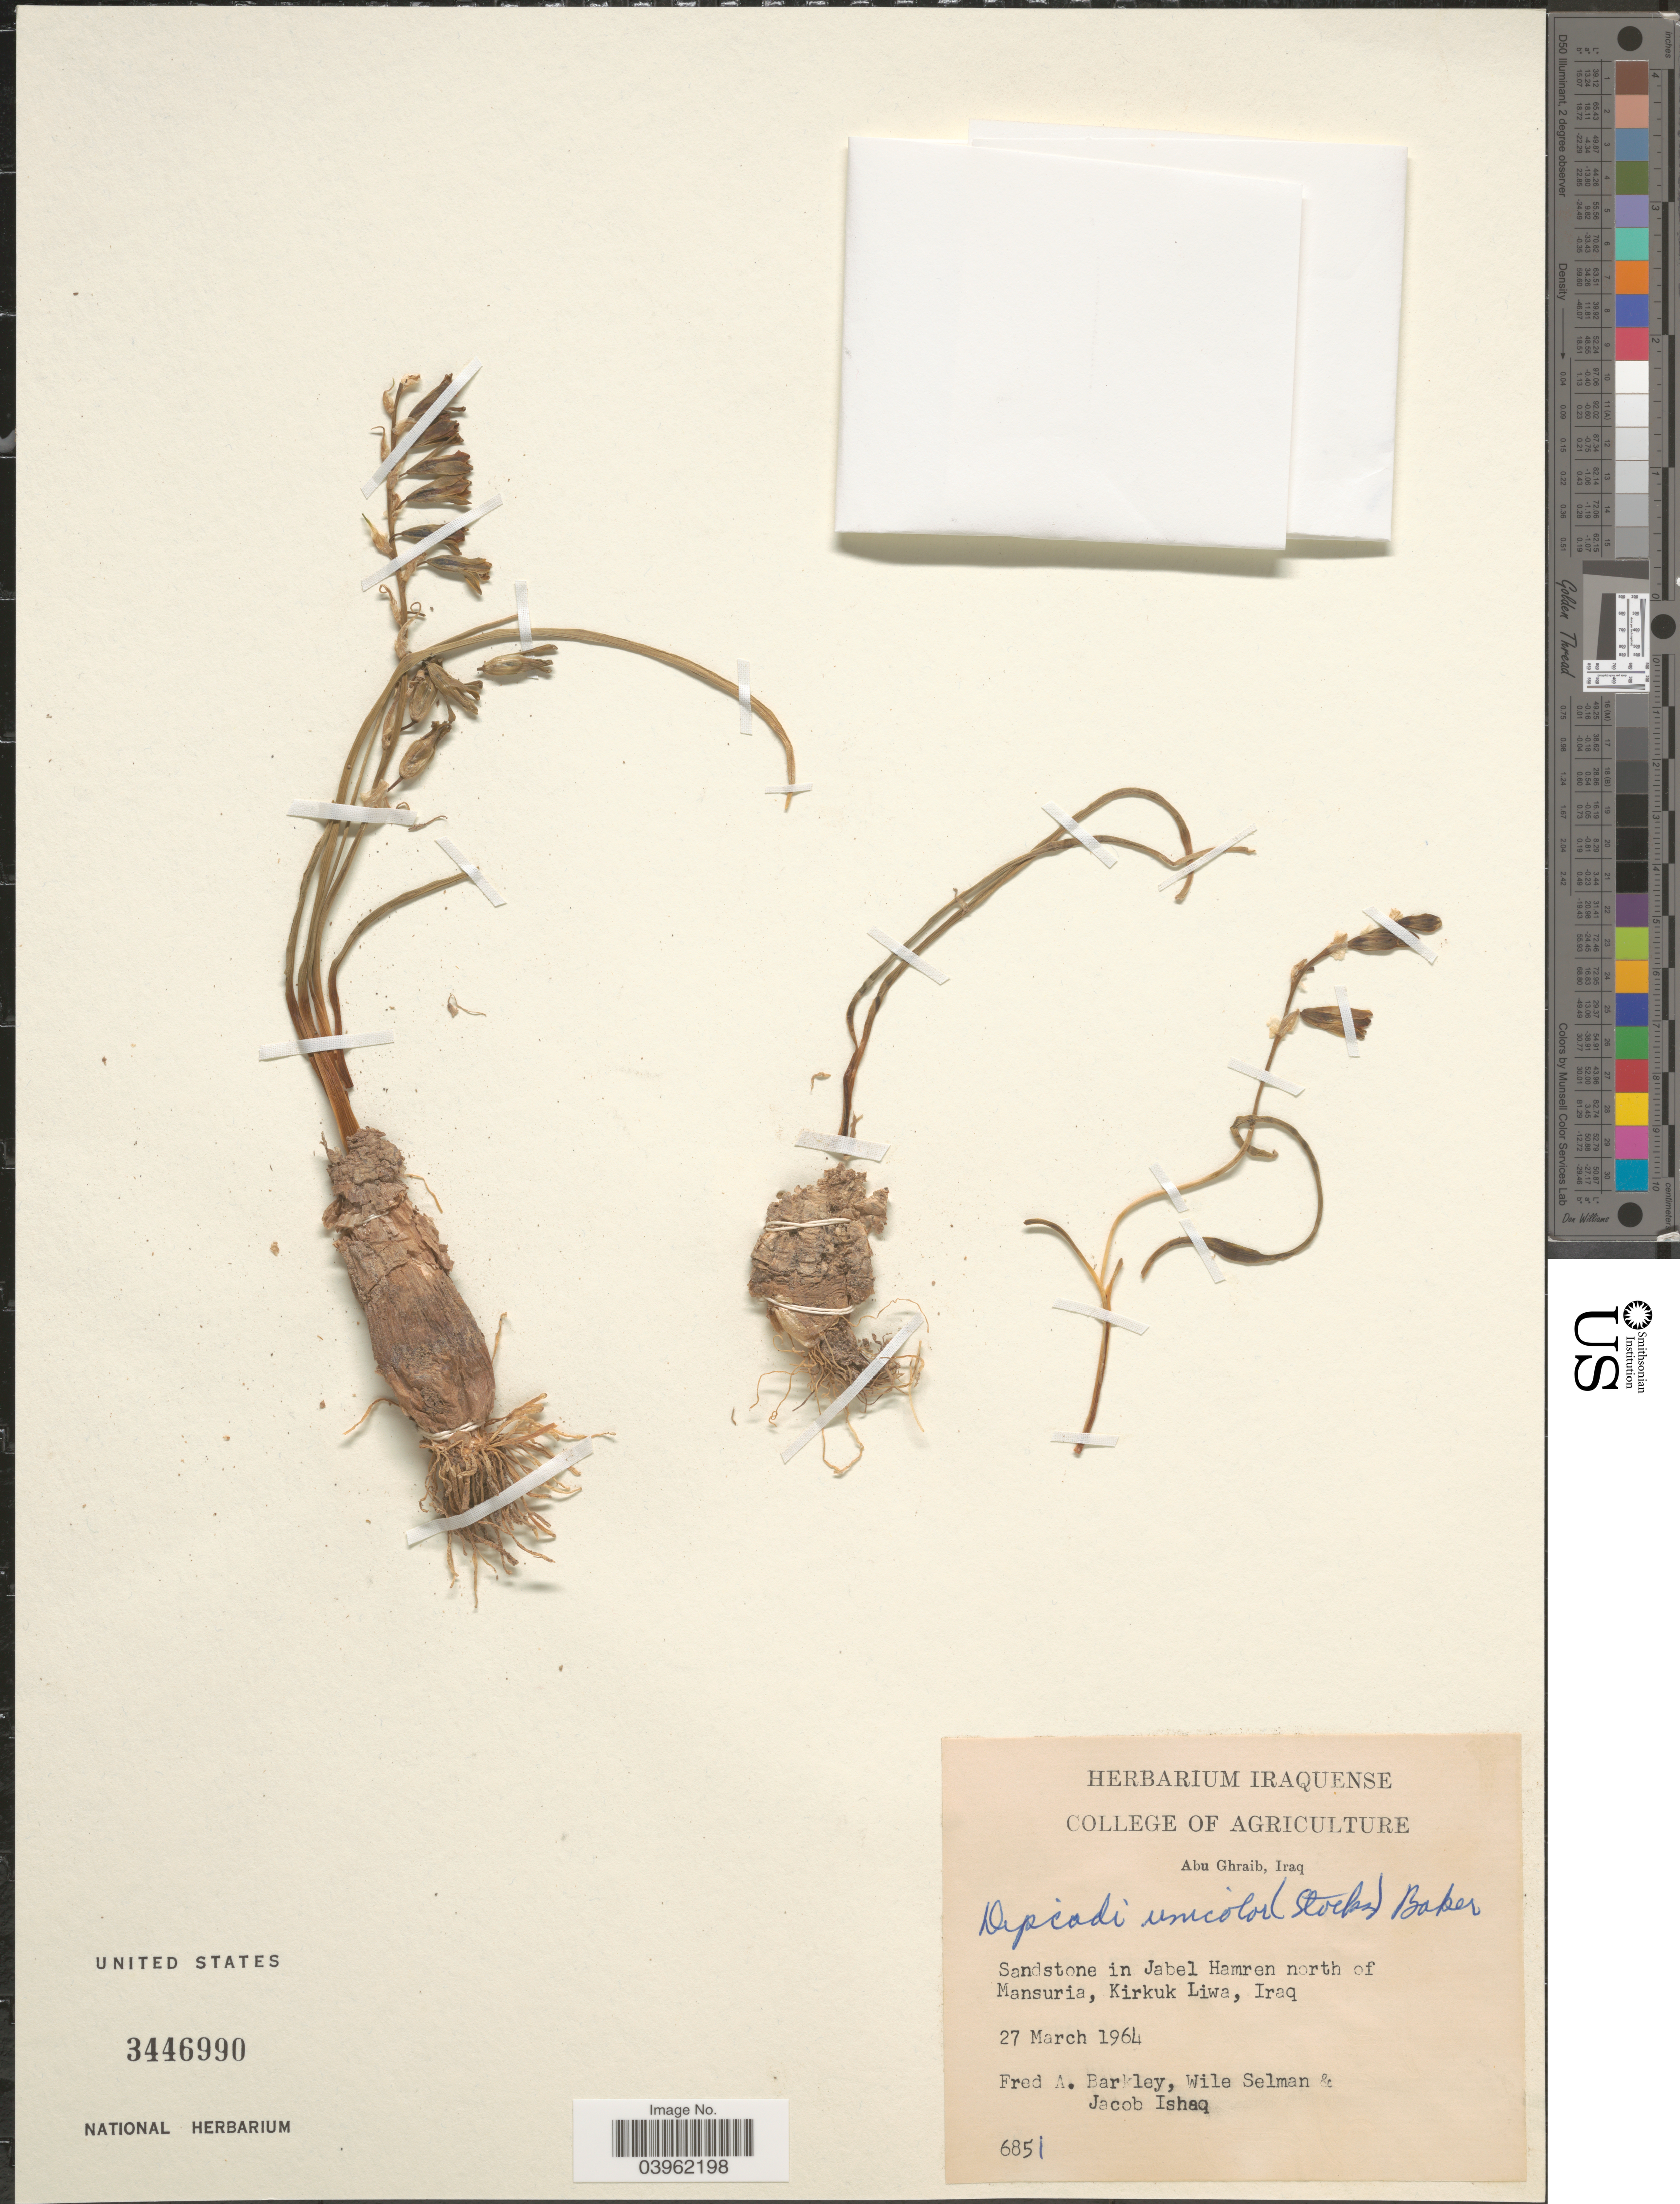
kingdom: Plantae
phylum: Tracheophyta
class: Liliopsida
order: Asparagales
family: Asparagaceae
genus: Dipcadi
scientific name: Dipcadi unicolor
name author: (Stocks) Baker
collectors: F. A. Barkley, W. Selman & J. Ishaq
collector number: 6851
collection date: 1964-03-27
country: Iraq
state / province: Kirkūk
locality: Sandstone in Jabel Hamren north of Mansuria, Kirkuk Liwa.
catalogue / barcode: US 3446990